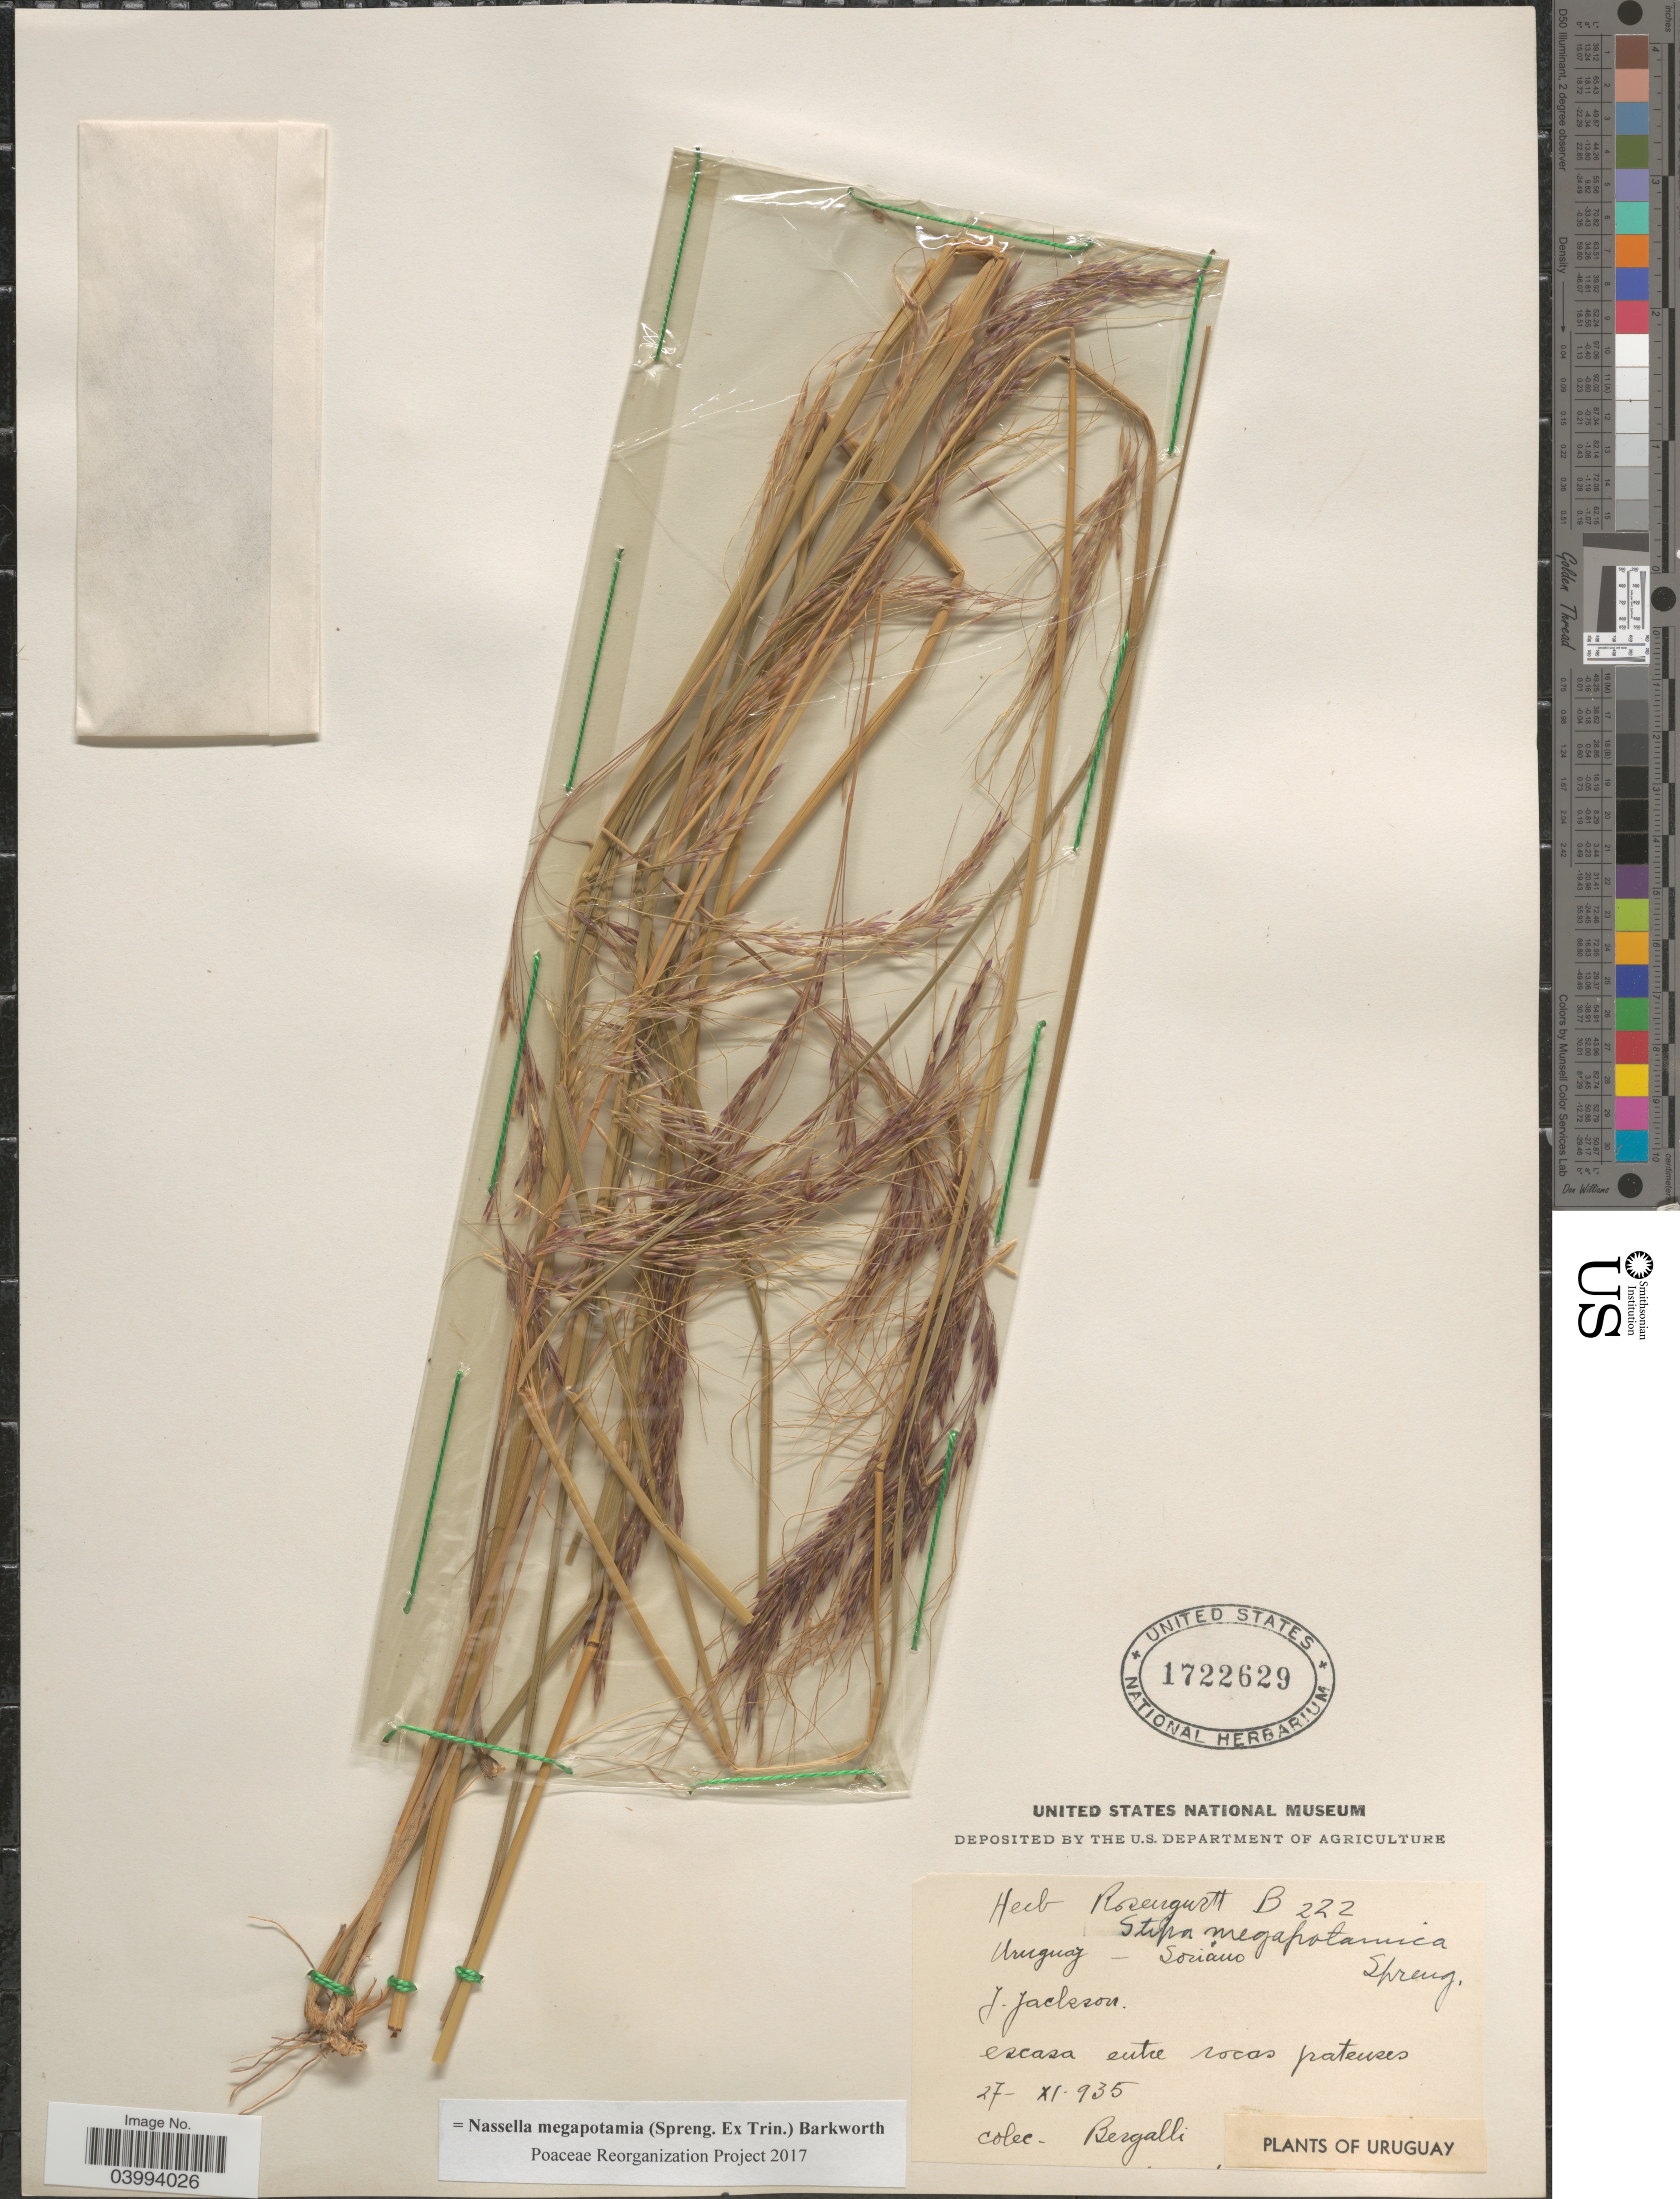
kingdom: Plantae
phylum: Tracheophyta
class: Liliopsida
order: Poales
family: Poaceae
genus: Nassella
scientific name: Nassella megapotamia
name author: (Spreng. ex Trin.) Barkworth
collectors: -- Bergalli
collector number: B222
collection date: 1935-11-27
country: Uruguay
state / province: Soriano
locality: Escasa entre rocas pateuses.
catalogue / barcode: US 1722629